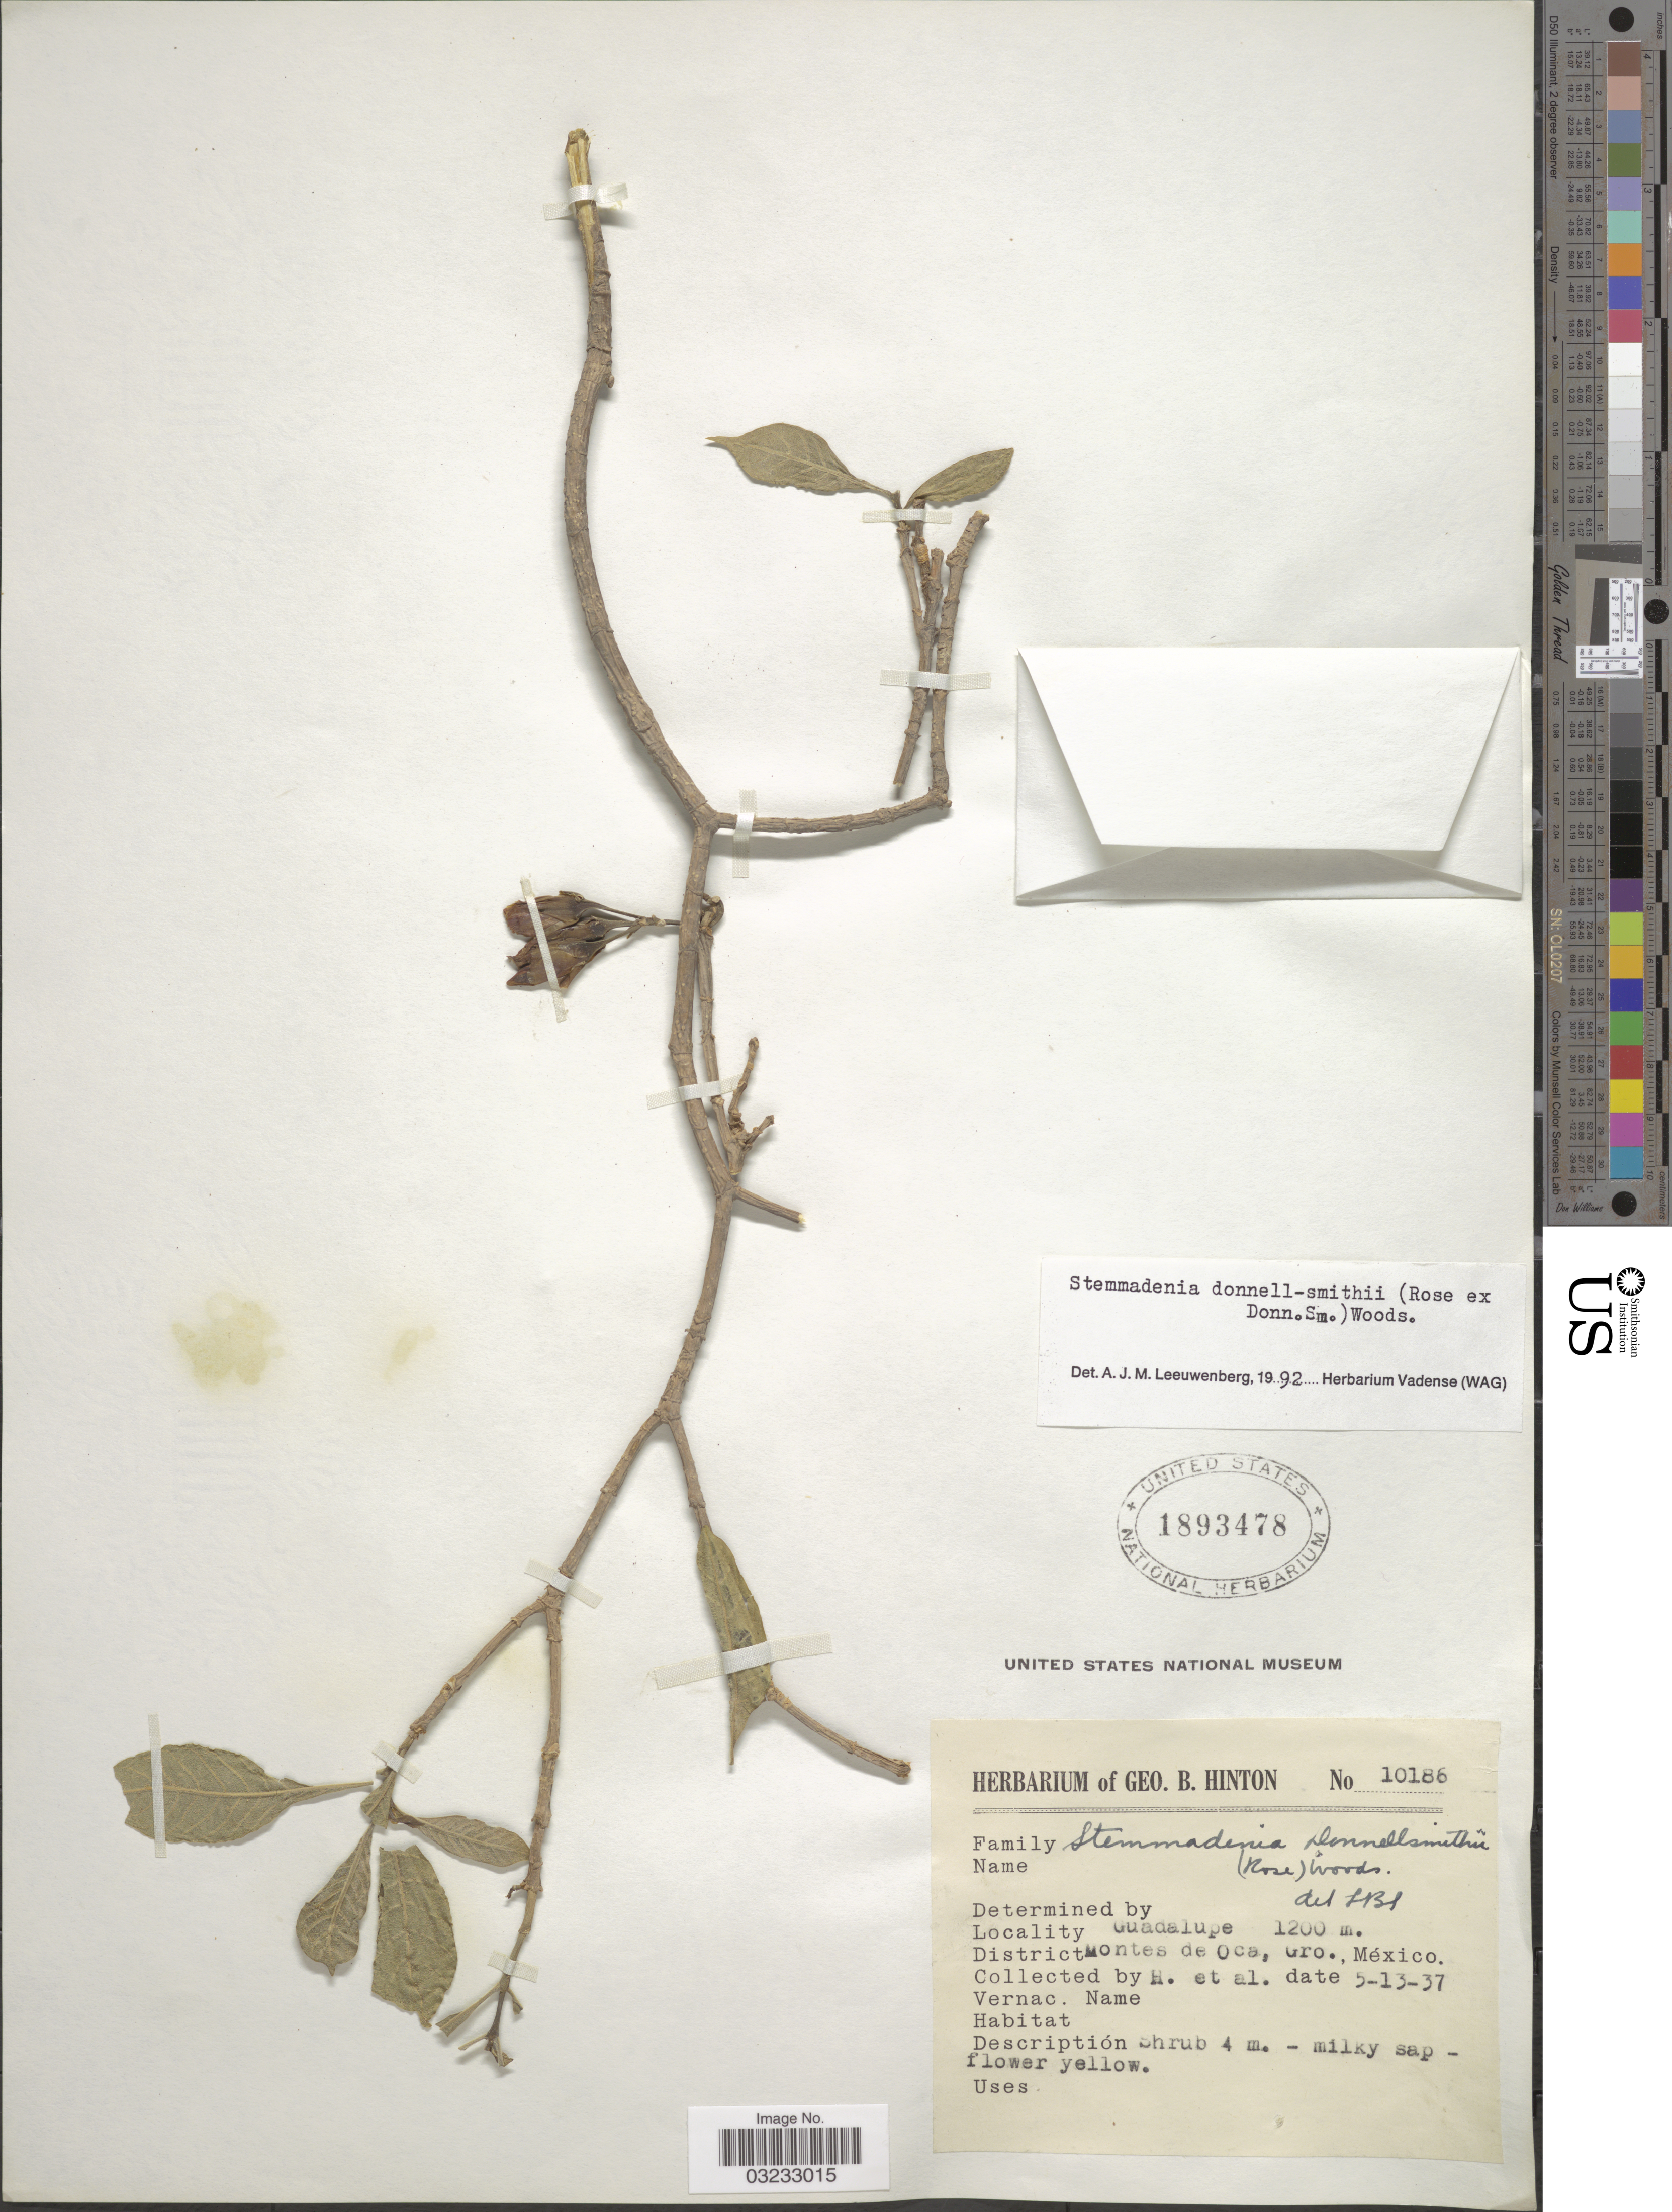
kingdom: Plantae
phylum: Tracheophyta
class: Magnoliopsida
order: Gentianales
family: Apocynaceae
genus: Stemmadenia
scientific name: Stemmadenia donnell-smithii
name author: (Rose ex Donn. Sm.) Woodson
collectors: G. B. Hinton & et al.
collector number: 10186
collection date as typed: Transcribed d/m/y: 13/5/37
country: Mexico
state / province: Guerrero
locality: Guadalupe, District Montes de Oca, Gro., México.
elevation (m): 1200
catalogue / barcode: US 1893478